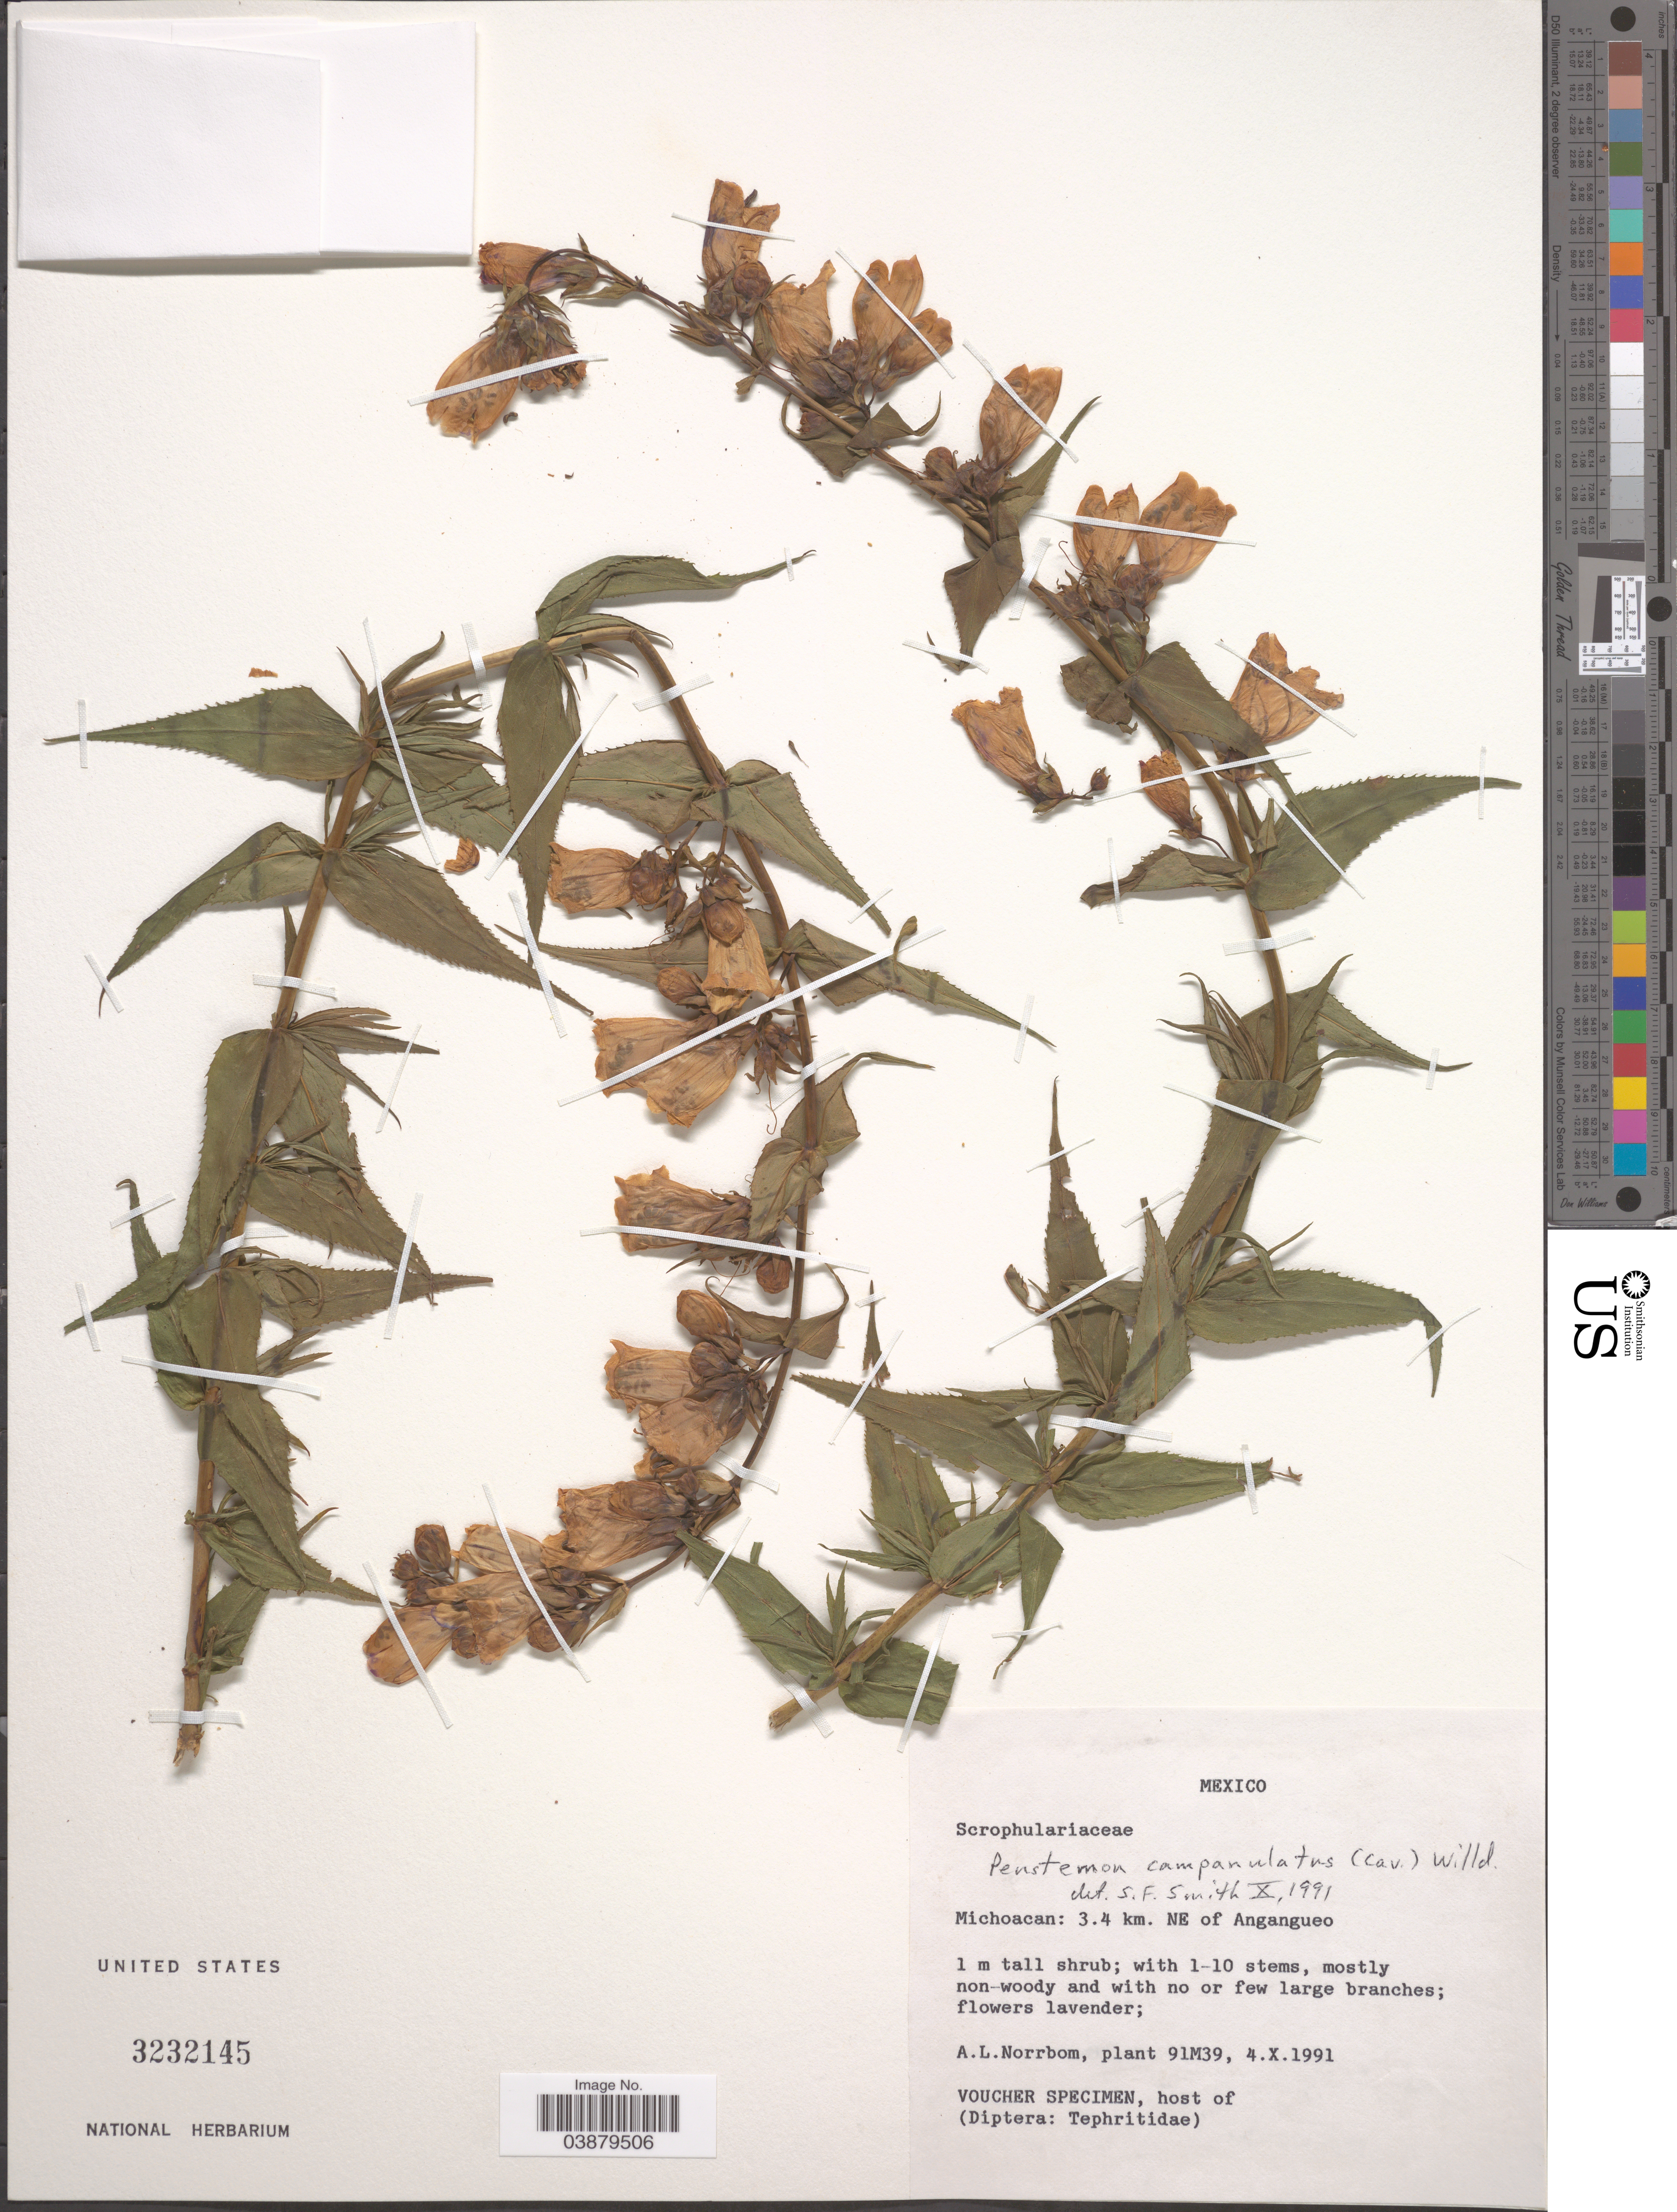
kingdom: Plantae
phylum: Tracheophyta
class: Magnoliopsida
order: Lamiales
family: Plantaginaceae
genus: Penstemon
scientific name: Penstemon campanulatus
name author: (Cav.) Willd.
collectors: A. L. Norrbom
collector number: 91M39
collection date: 1991-10-04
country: Mexico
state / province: Michoacán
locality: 3.4 km. NE of Angangueo.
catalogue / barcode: US 3232145